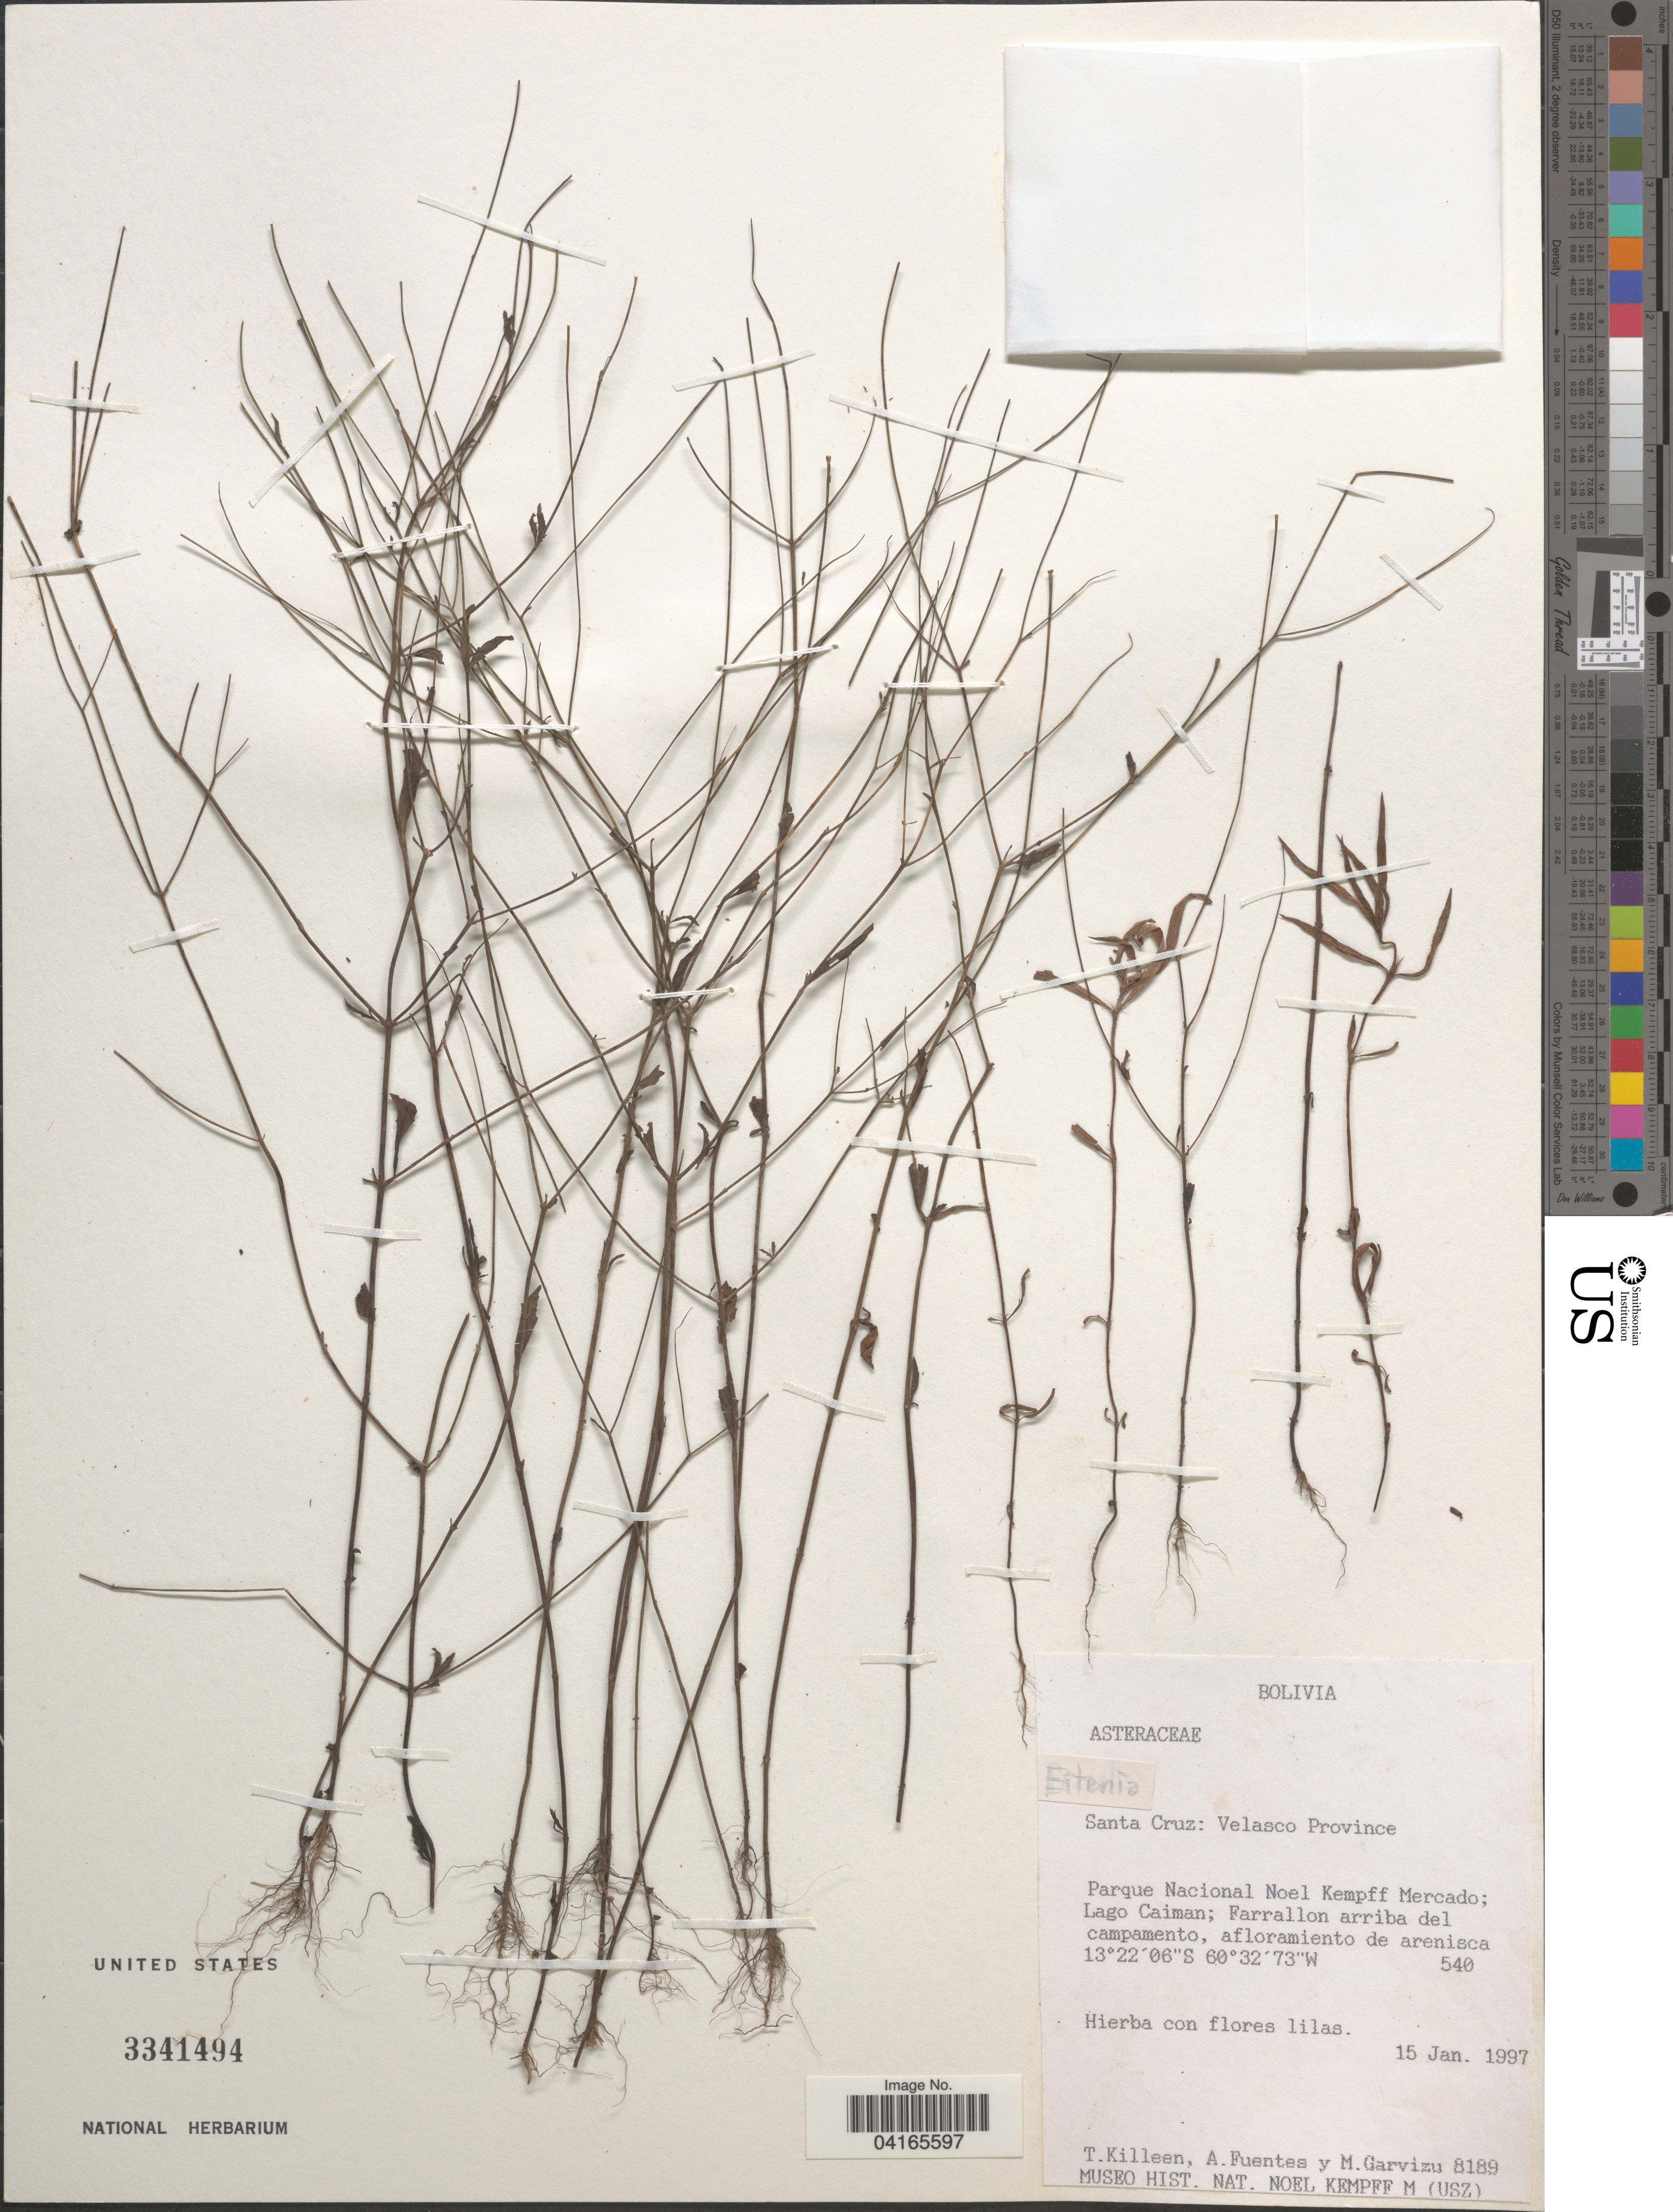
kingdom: Plantae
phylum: Tracheophyta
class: Magnoliopsida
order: Asterales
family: Asteraceae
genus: Eitenia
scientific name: Eitenia sp.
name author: R.M. King & H. Rob.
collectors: T. J. Killeen, A. Fuentes & M. Garvizu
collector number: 8189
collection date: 1997-01-15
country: Bolivia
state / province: Santa Cruz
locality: Velasco Province. Parque Nacional Noel Kempff Mercado; Lago Caiman; Farrallon arriba del campamento, afloramiento de arenisca.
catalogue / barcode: US 3341494